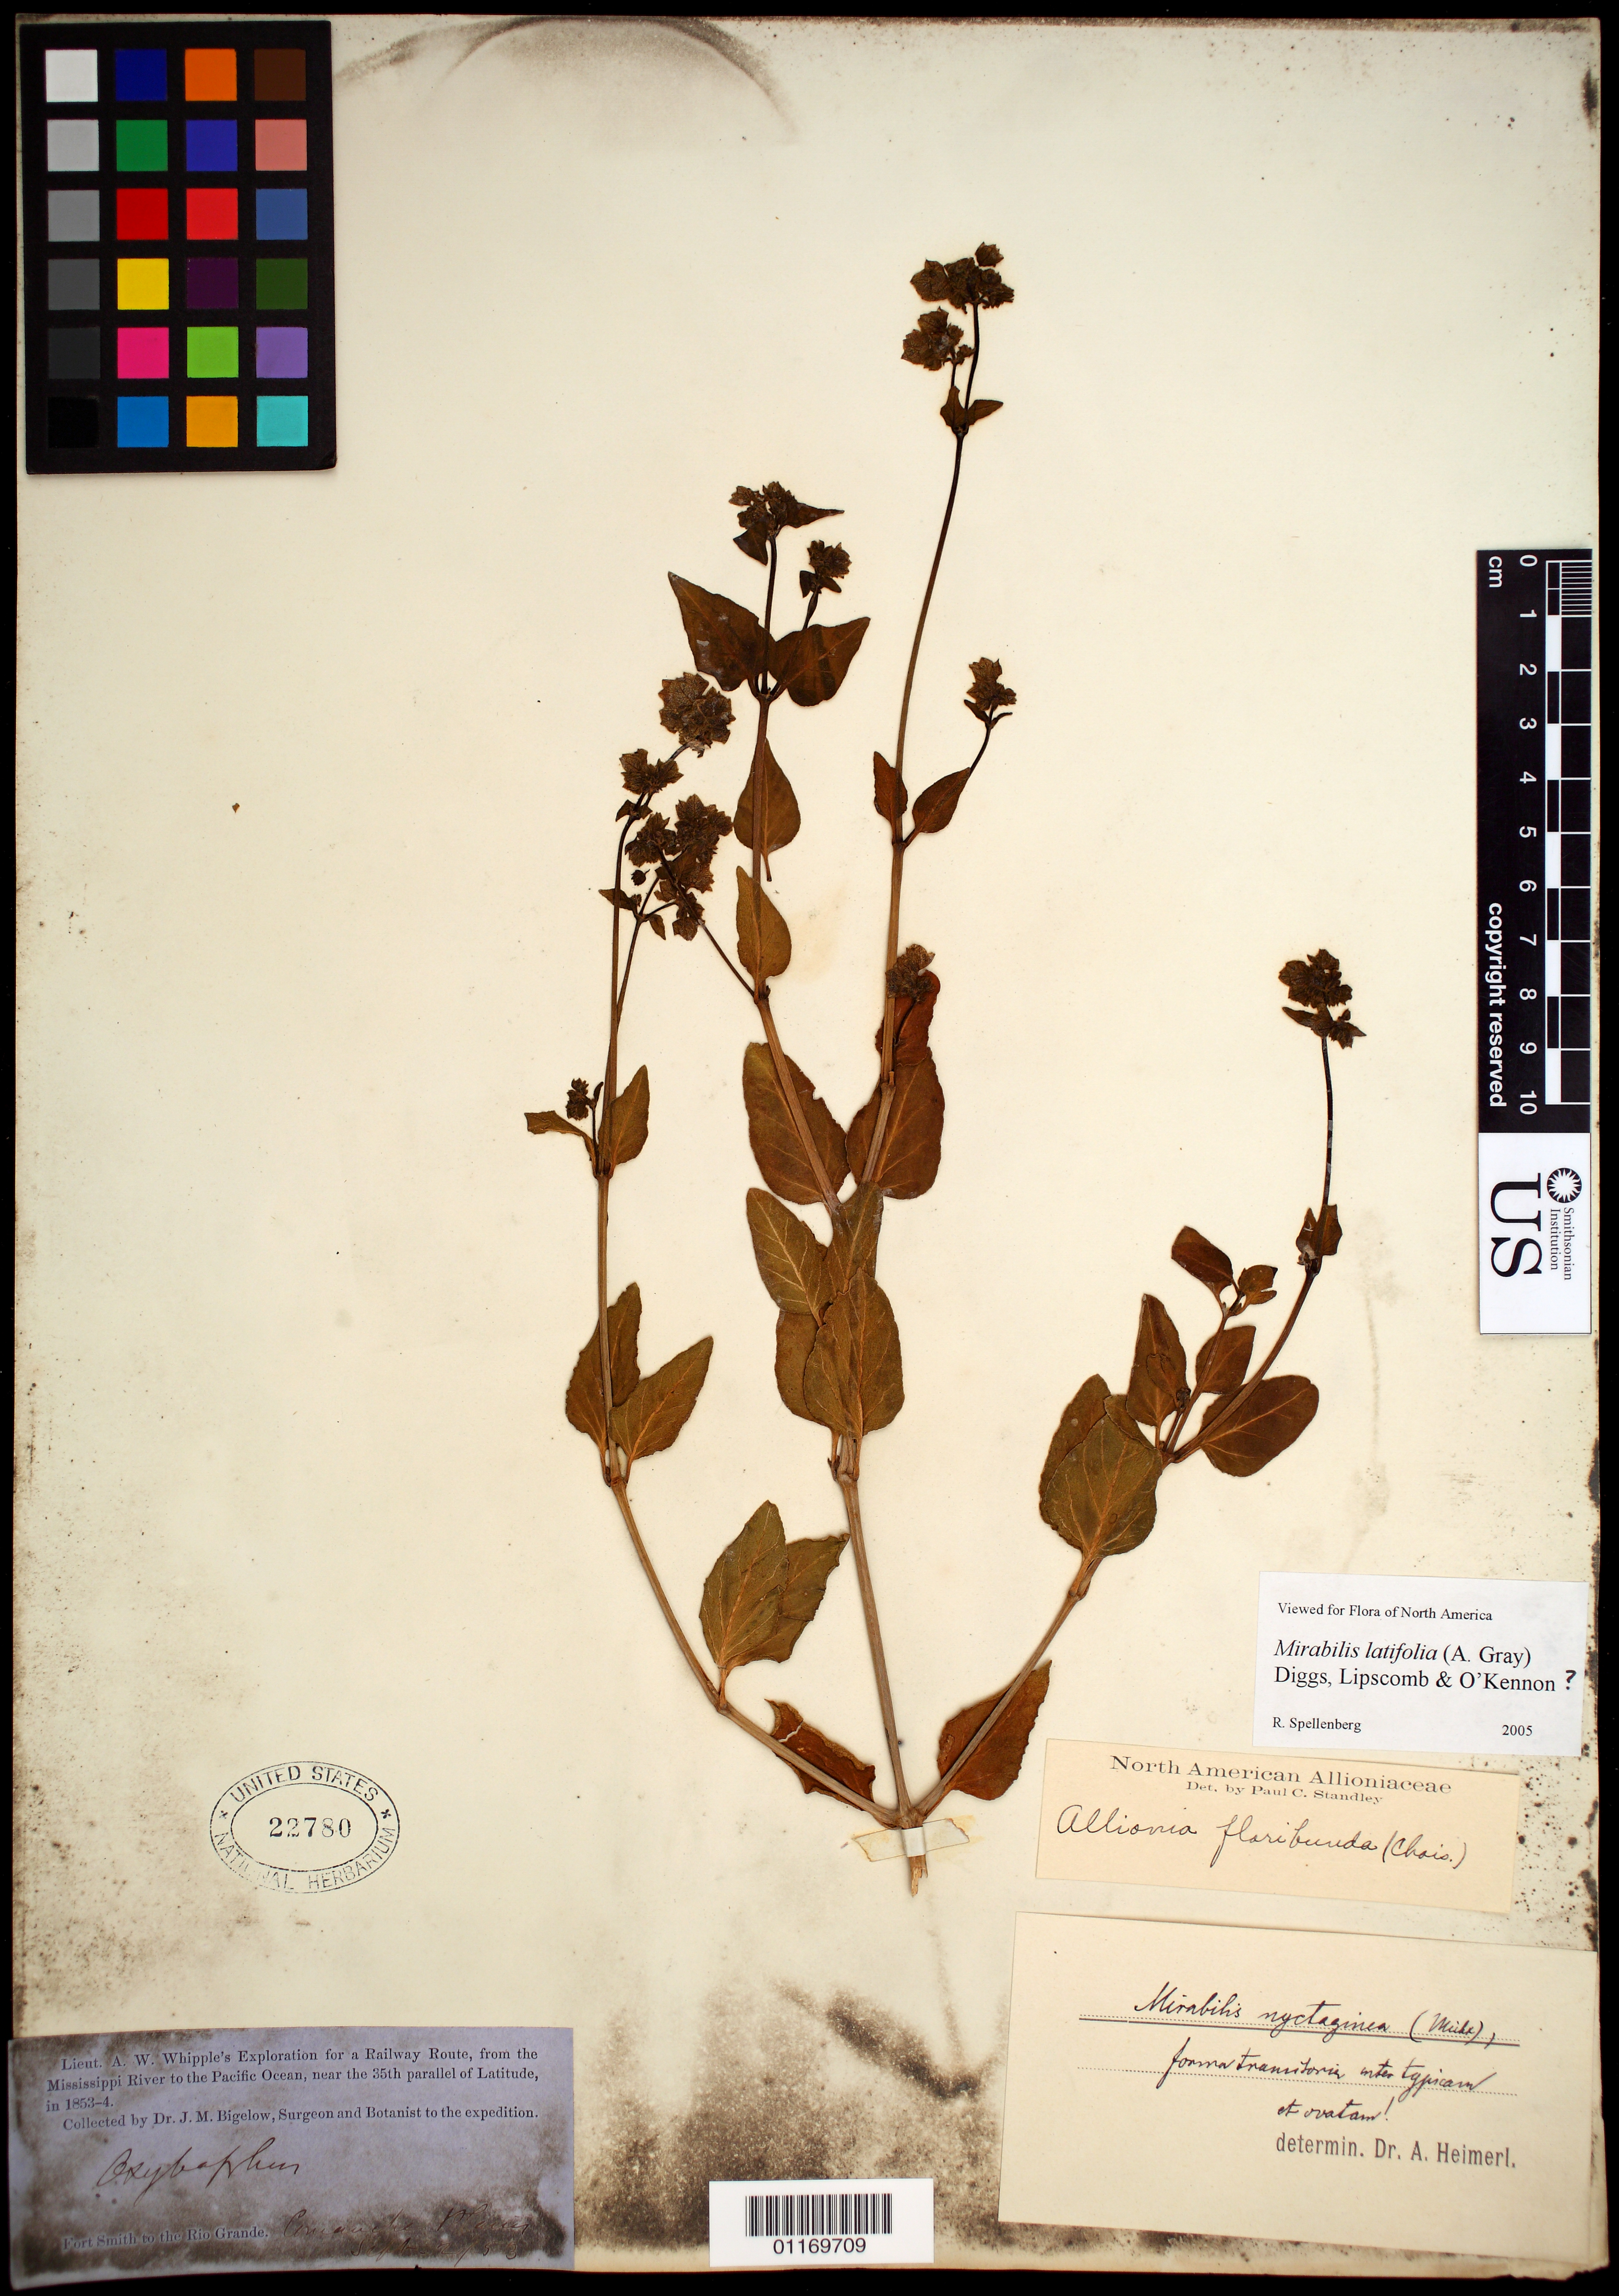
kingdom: Plantae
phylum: Tracheophyta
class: Magnoliopsida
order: Caryophyllales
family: Nyctaginaceae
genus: Mirabilis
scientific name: Mirabilis latifolia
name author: (A. Gray) Diggs et al.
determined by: Spellenberg, R. W.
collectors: J. M. Bigelow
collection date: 1853-09-02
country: United States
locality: Fort Smith to Rio Grande. Comanche Plains.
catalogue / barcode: US 22780